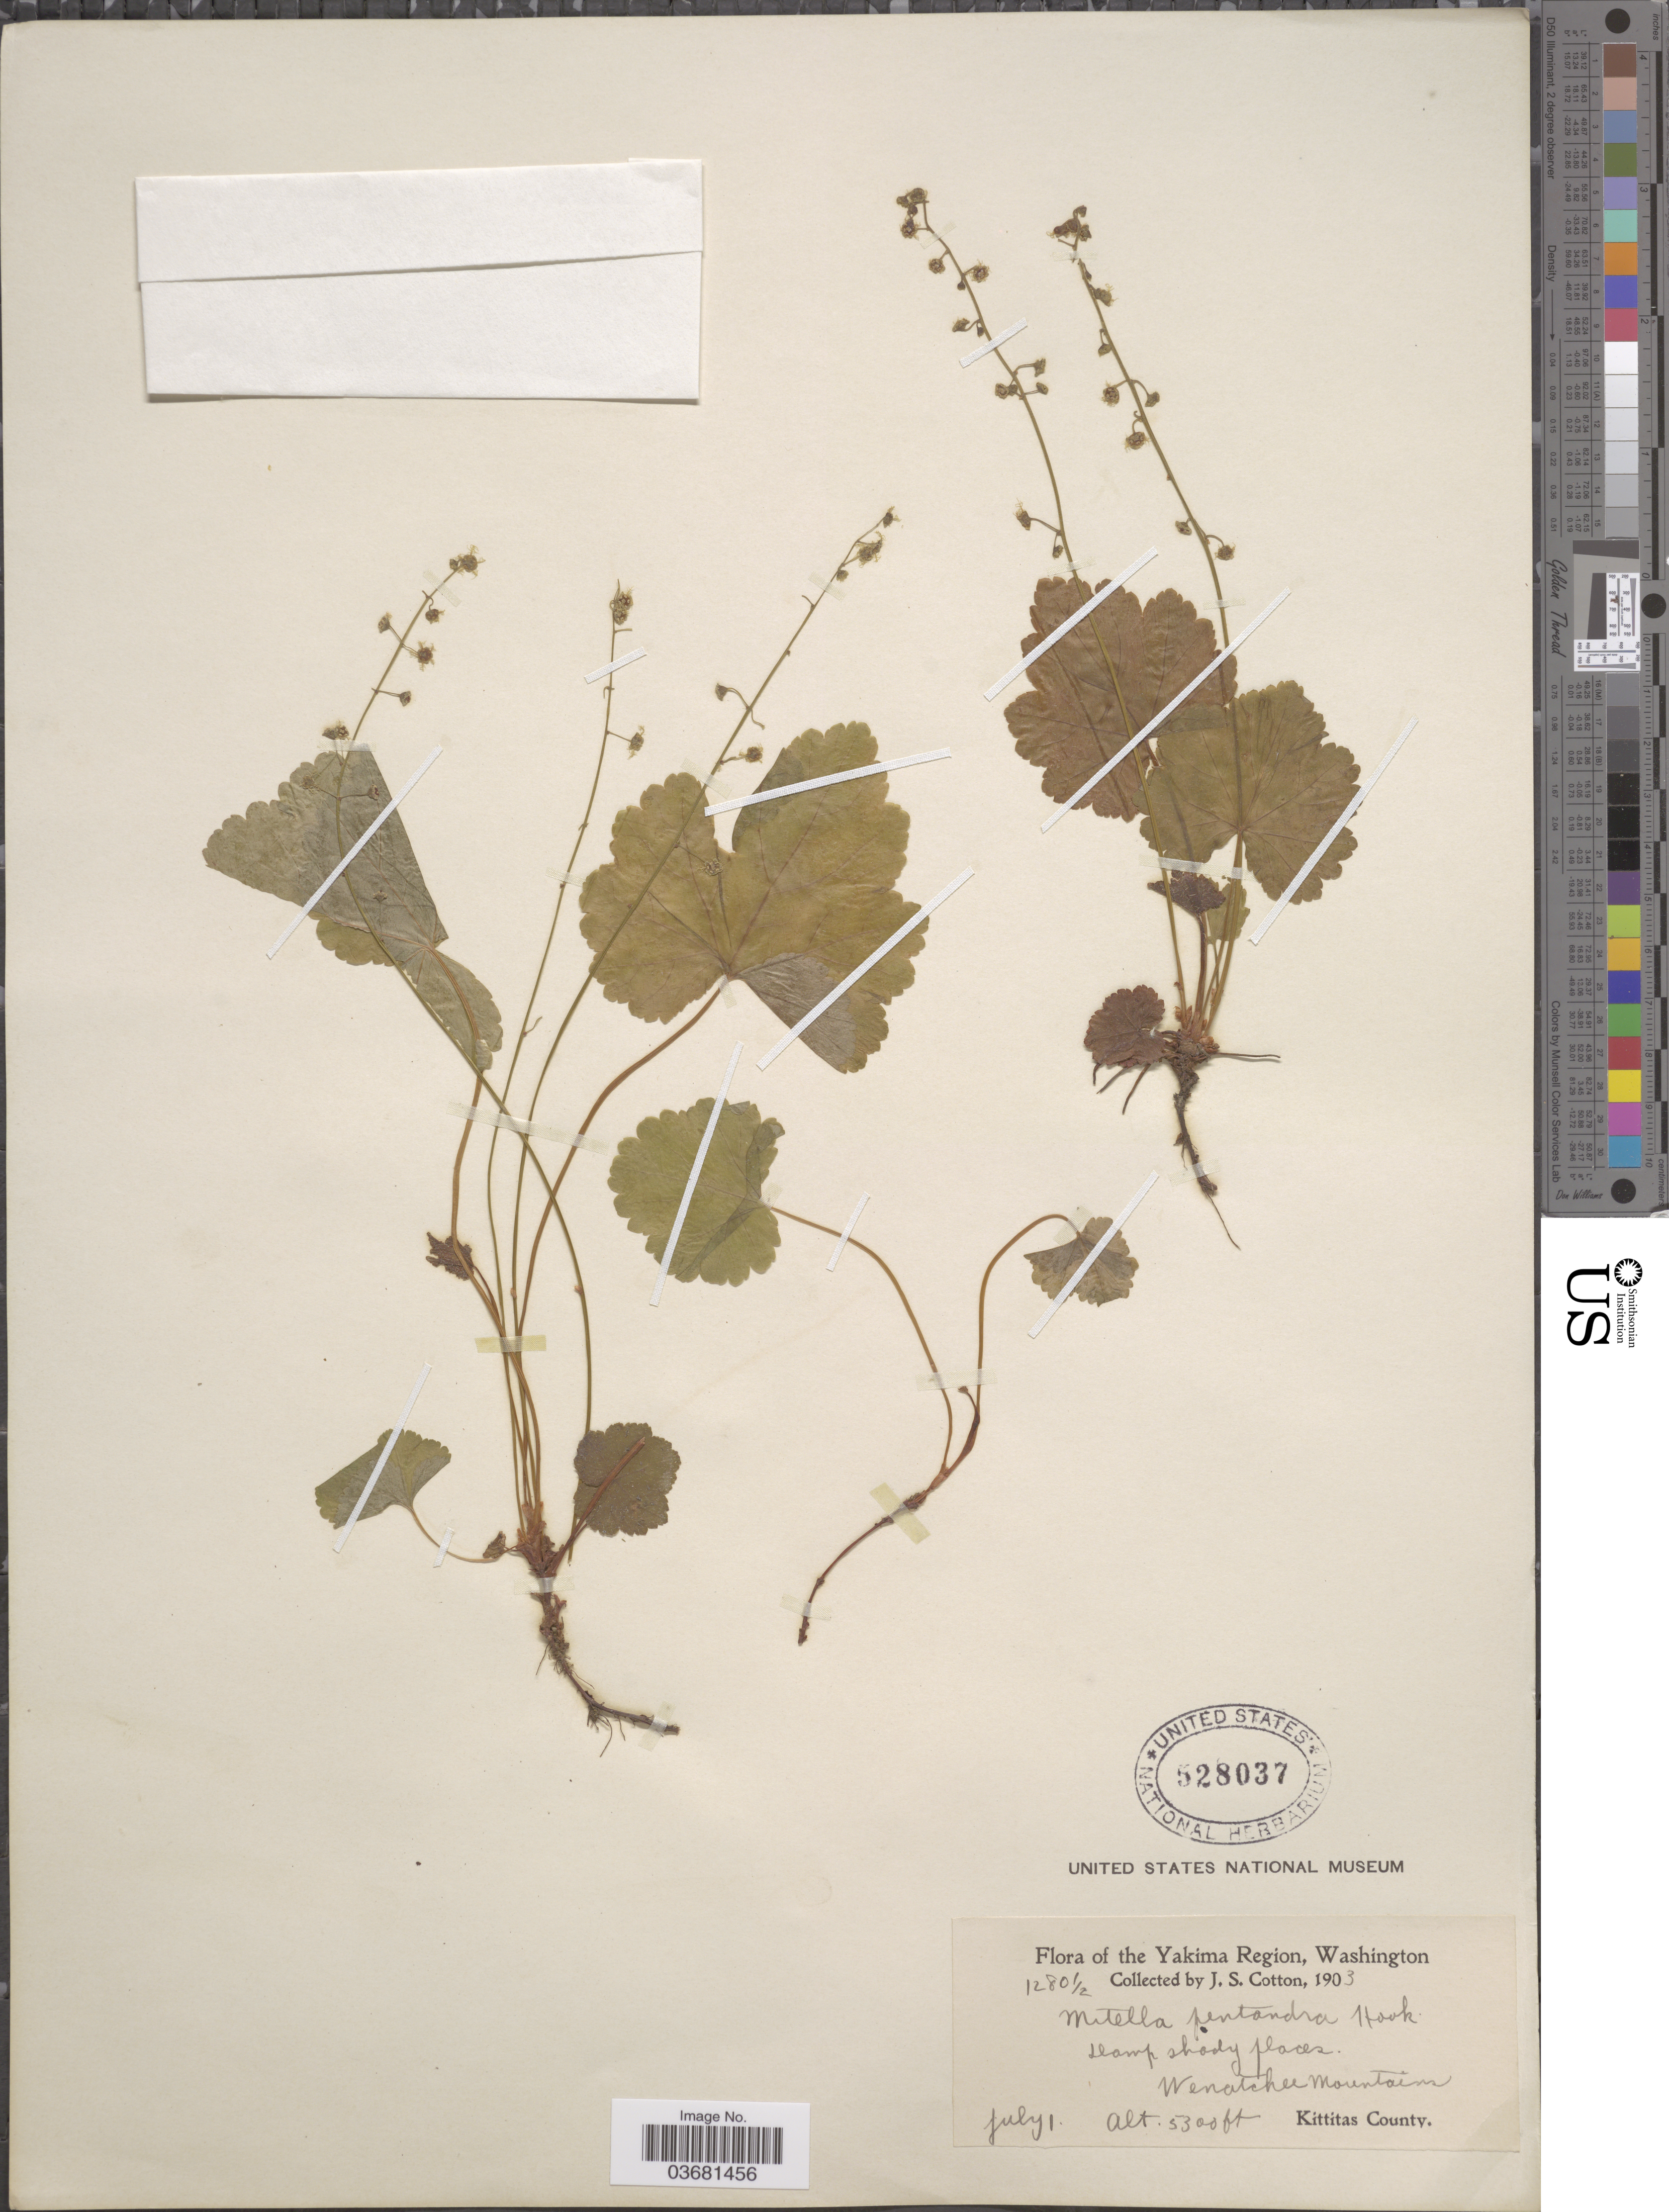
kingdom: Plantae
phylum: Tracheophyta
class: Magnoliopsida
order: Saxifragales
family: Saxifragaceae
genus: Mitella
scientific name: Mitella pentandra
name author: Hook.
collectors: J. S. Cotton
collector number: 1280½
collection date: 1903-07-01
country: United States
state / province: Washington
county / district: Kittitas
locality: The Yakima Region. Wenatchee Mountains. Kittitas County.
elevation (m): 1615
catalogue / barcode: US 528037